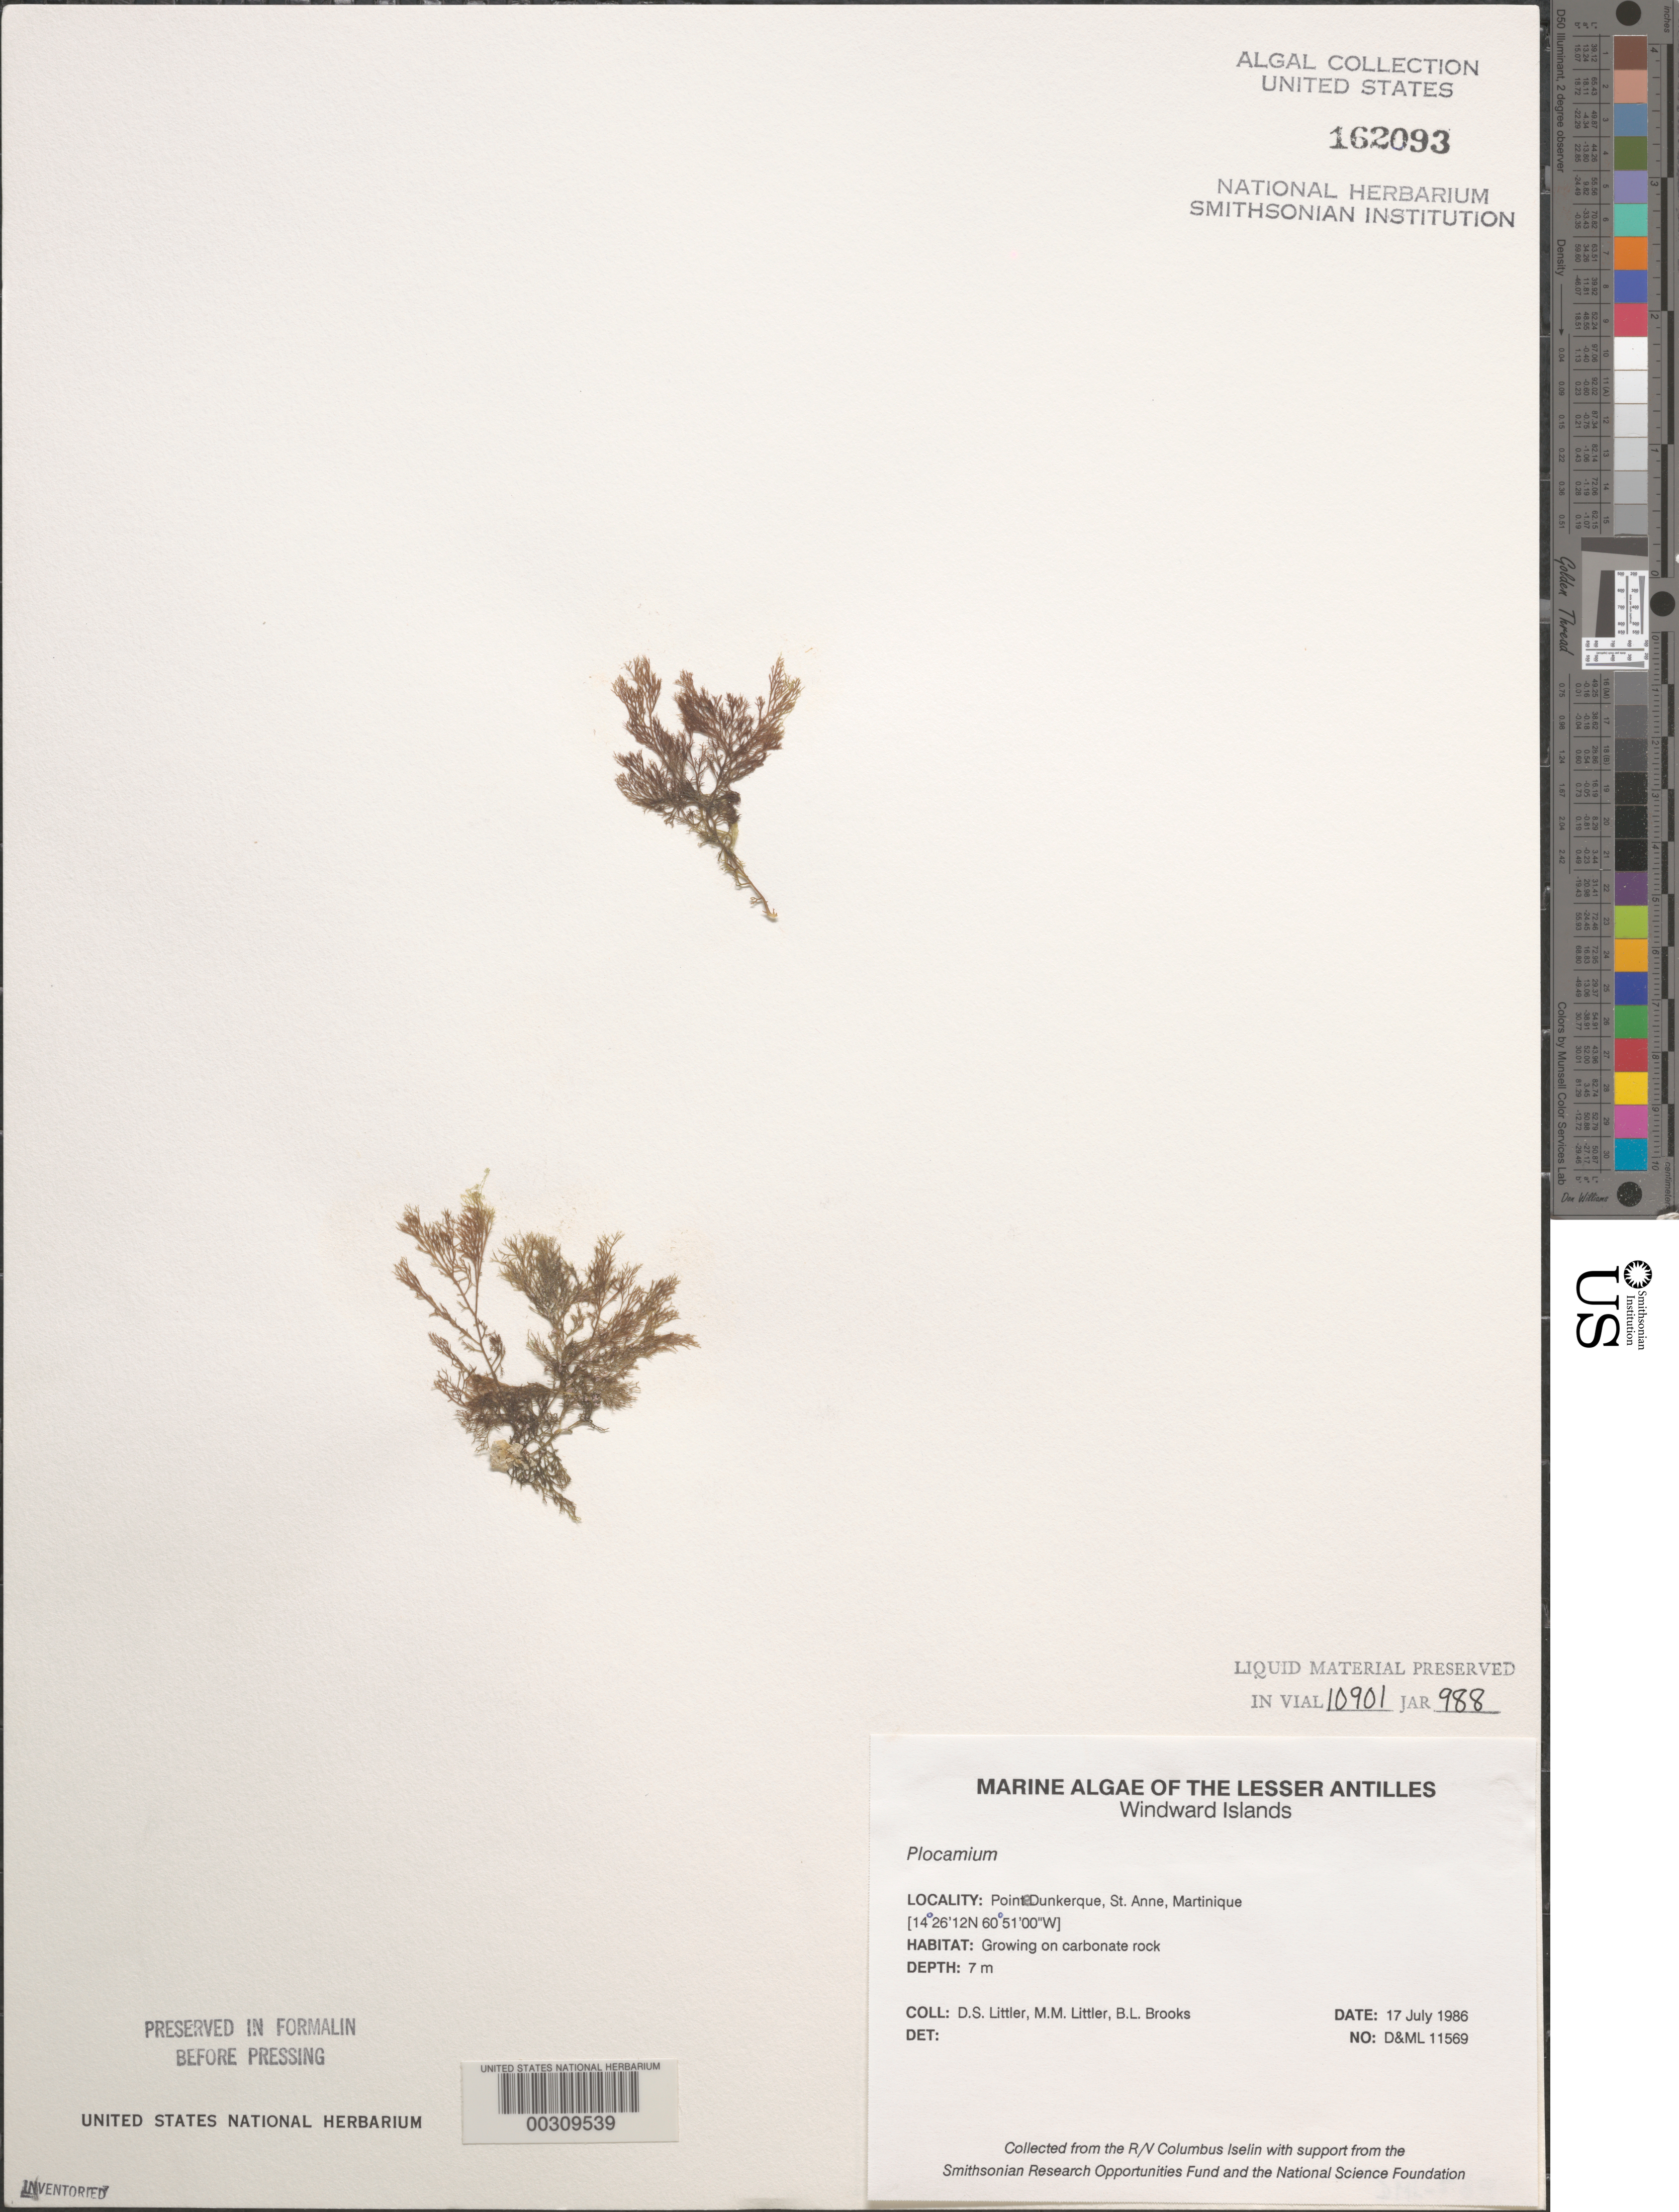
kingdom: Plantae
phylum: Rhodophyta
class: Florideophyceae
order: Plocamiales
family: Plocamiaceae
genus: Plocamium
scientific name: Plocamium sp.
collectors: D. S. Littler, M. M. Littler & B. Brooks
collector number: D&ML 11569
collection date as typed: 17 Jul 1986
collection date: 1986-07-17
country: Martinique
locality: Pointe Dunkerque, St. Anne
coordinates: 14 26' 12" N, 60 51' 00" W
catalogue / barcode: US 162093